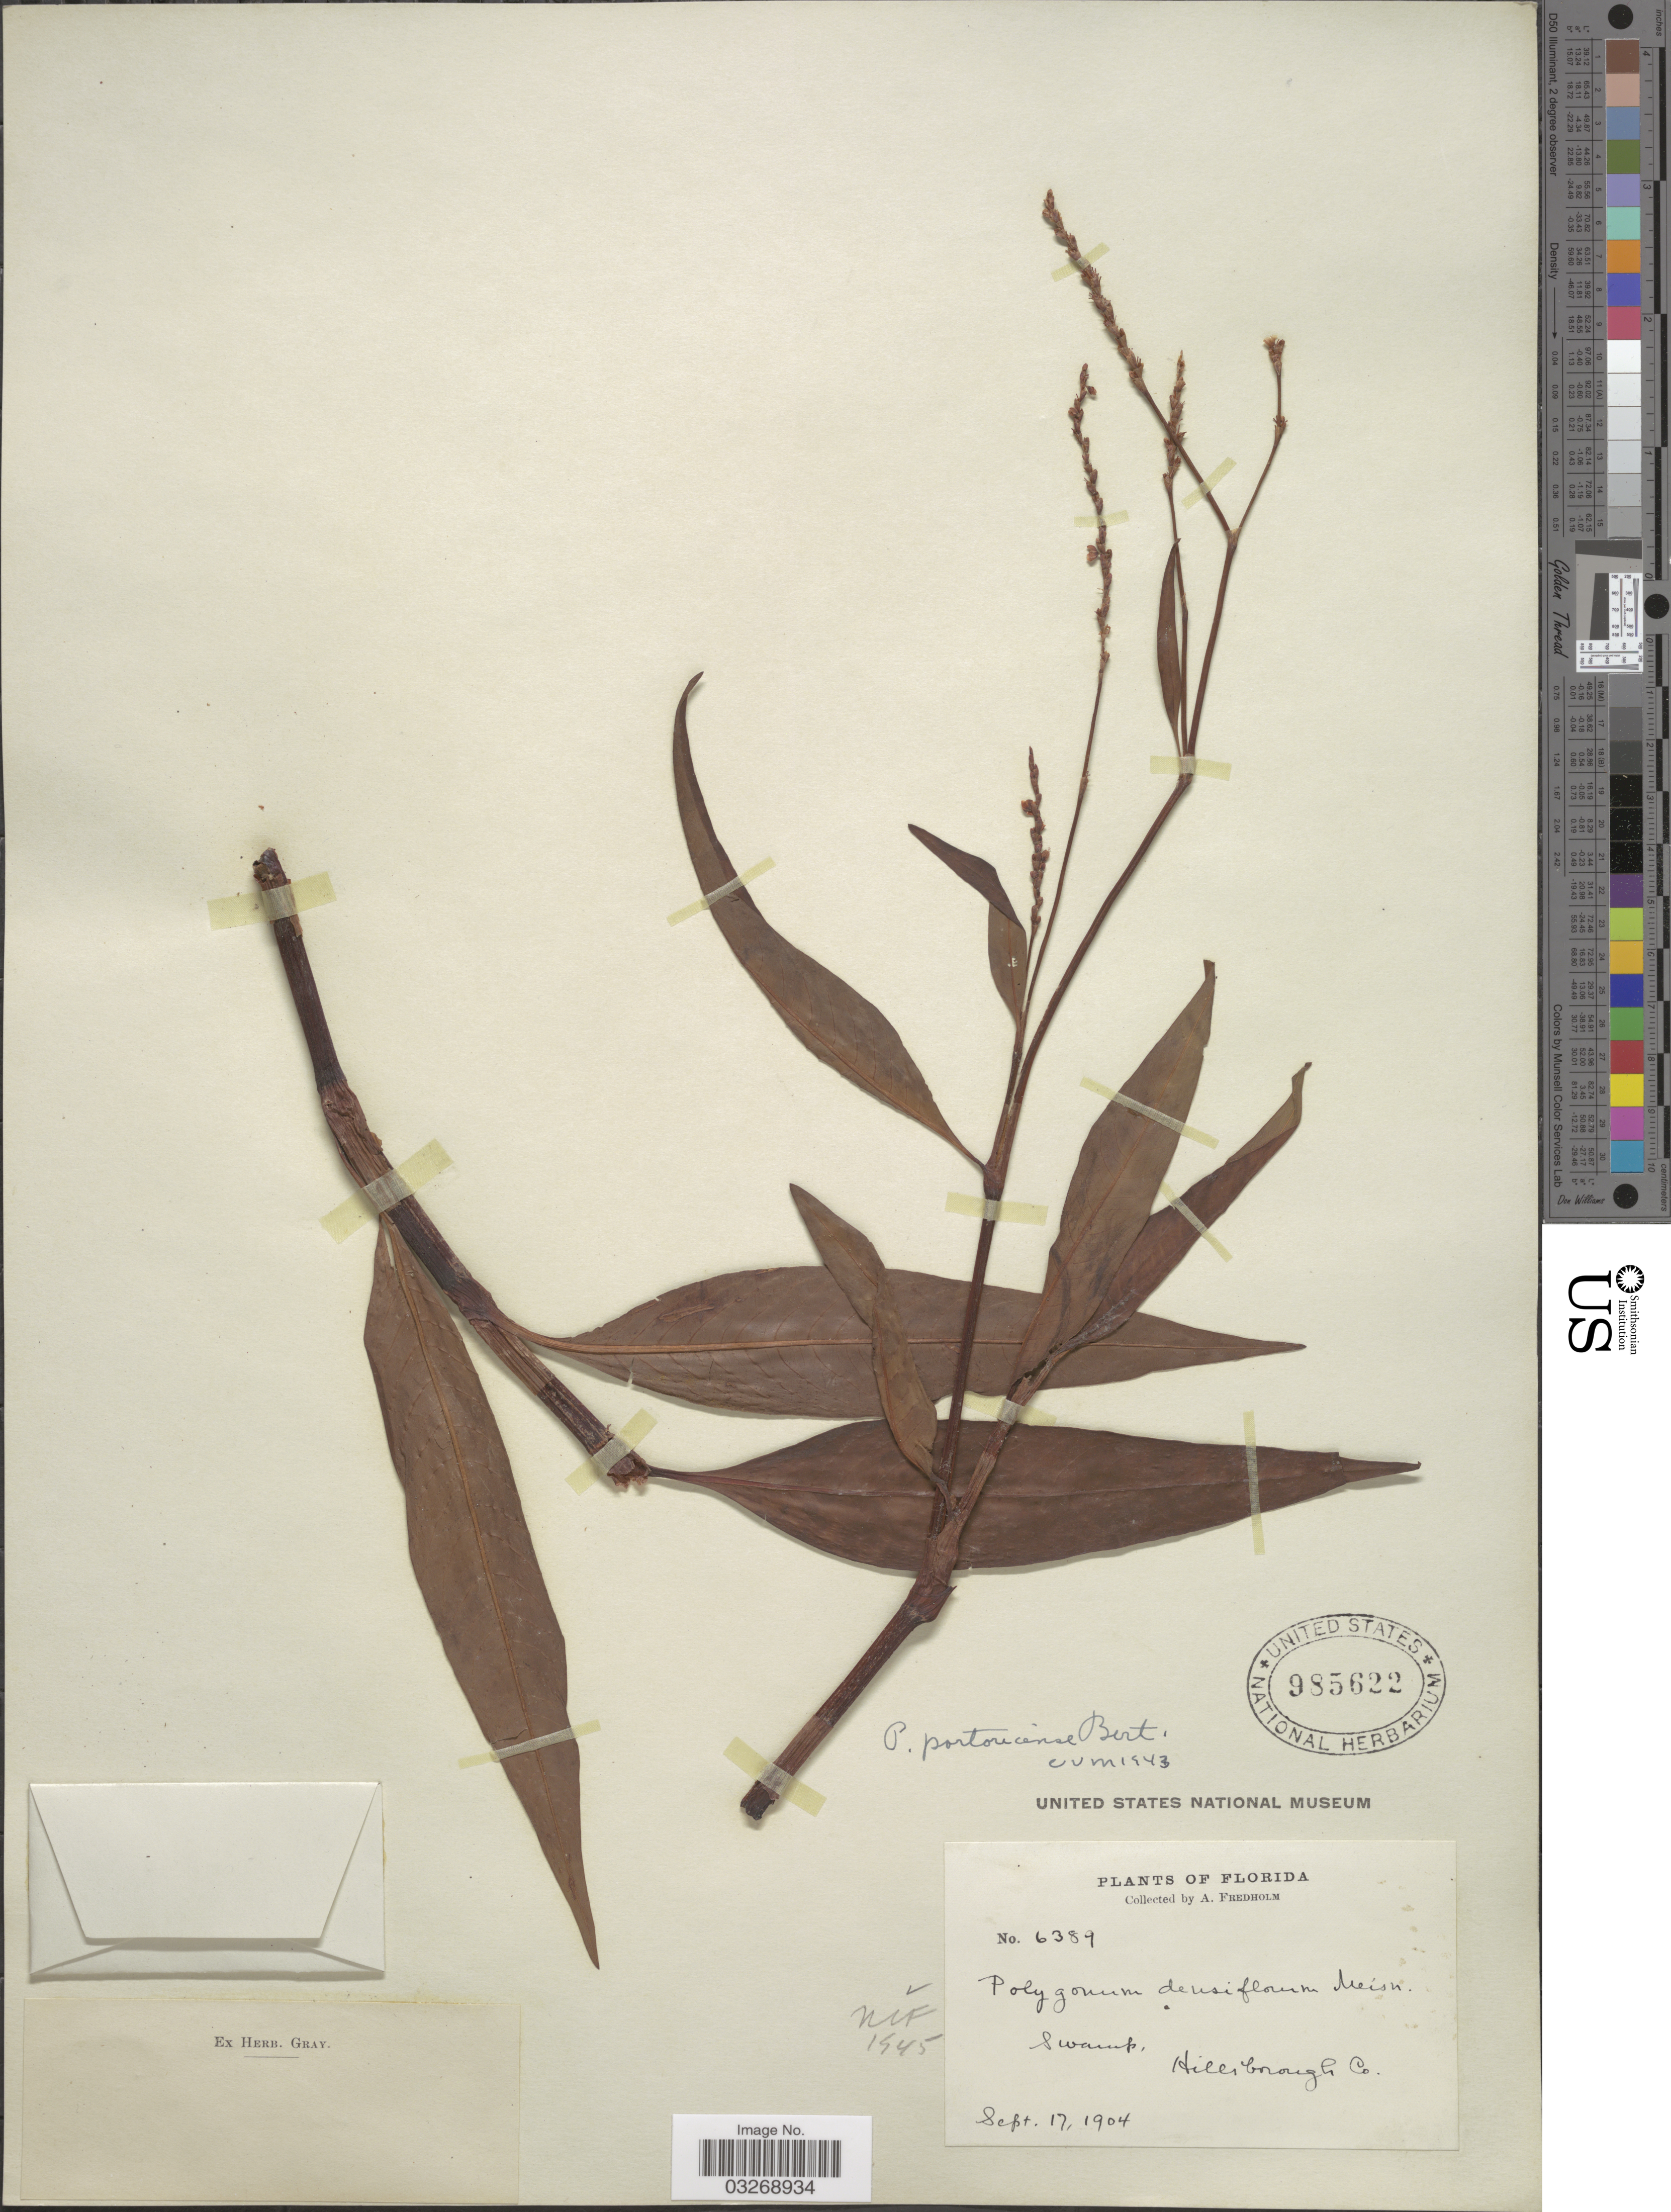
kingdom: Plantae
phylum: Tracheophyta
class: Magnoliopsida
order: Caryophyllales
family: Polygonaceae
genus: Persicaria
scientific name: Persicaria glabra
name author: (Willd.) M. Gómez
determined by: Atha, D. E.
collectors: A. Fredholm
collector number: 6389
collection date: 1904-09-17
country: United States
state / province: Florida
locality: Hillsborough Co.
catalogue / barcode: US 985622